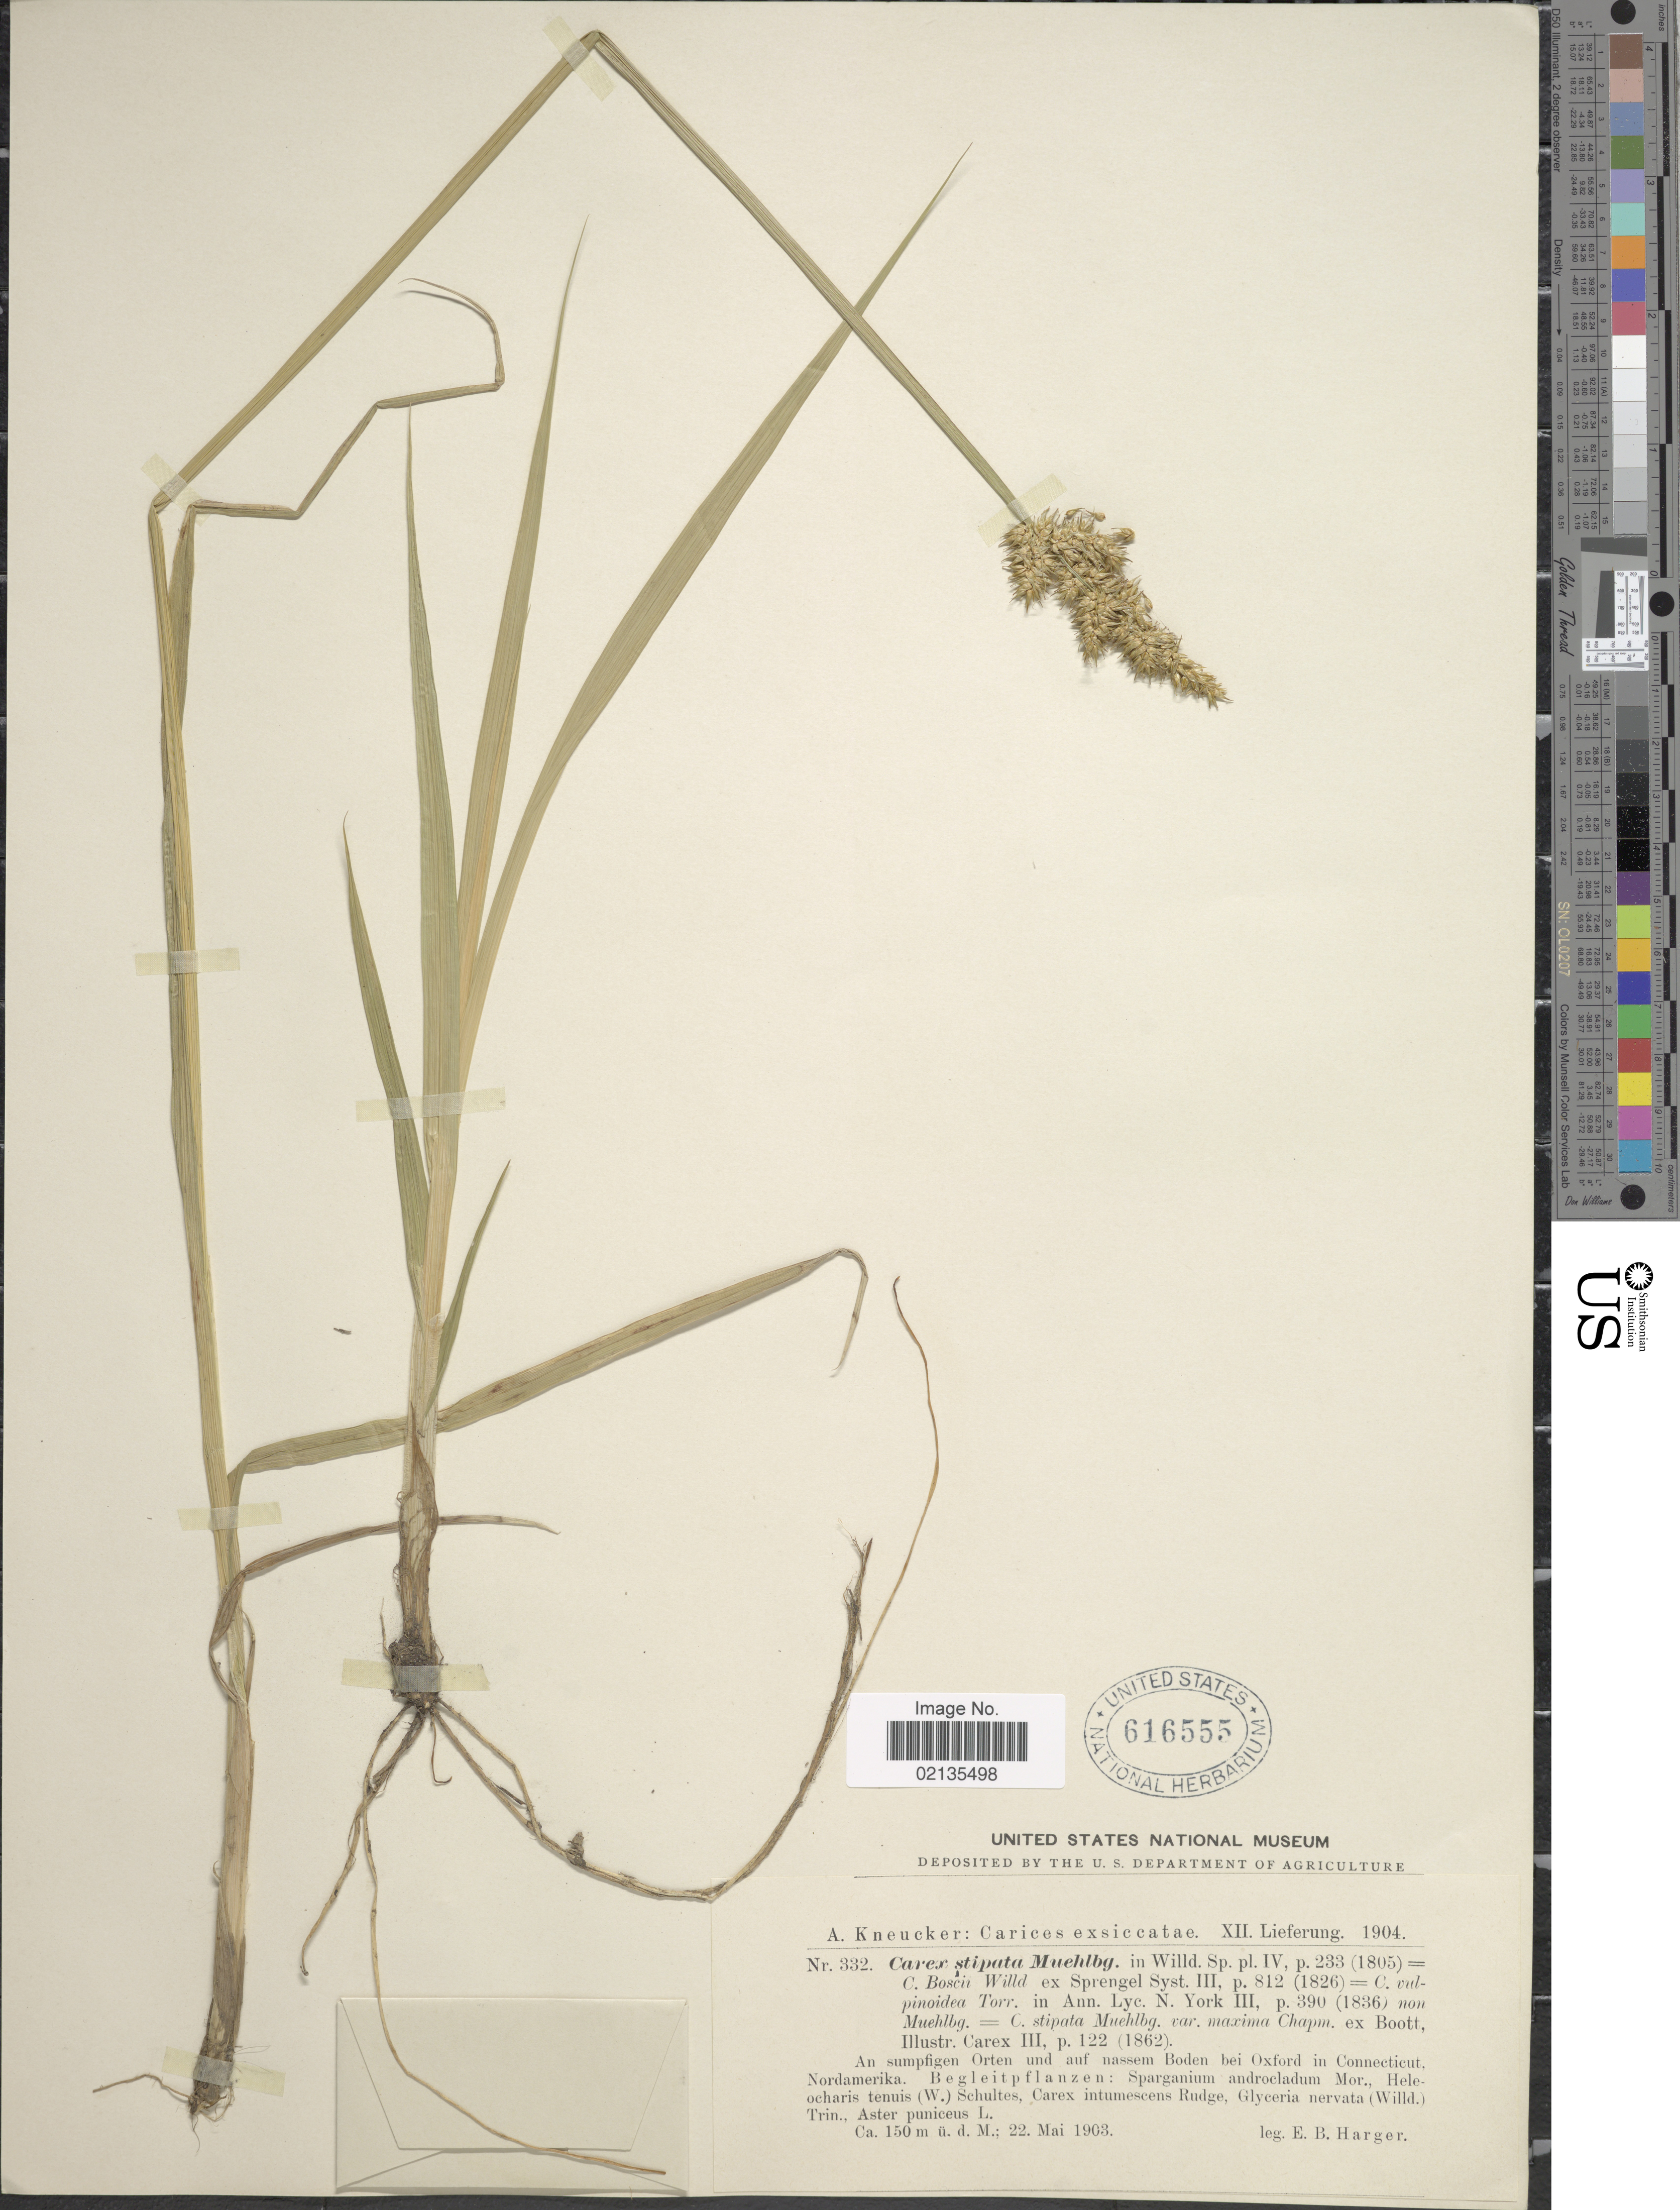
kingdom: Plantae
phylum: Tracheophyta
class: Liliopsida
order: Poales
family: Cyperaceae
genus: Carex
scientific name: Carex stipata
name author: Muhl. ex Willd.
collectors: E. B. Harger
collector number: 332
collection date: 1903-05-22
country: United States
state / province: Connecticut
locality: An sumpfigen und auf nassem Bodem bei Oxford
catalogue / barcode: US 616555